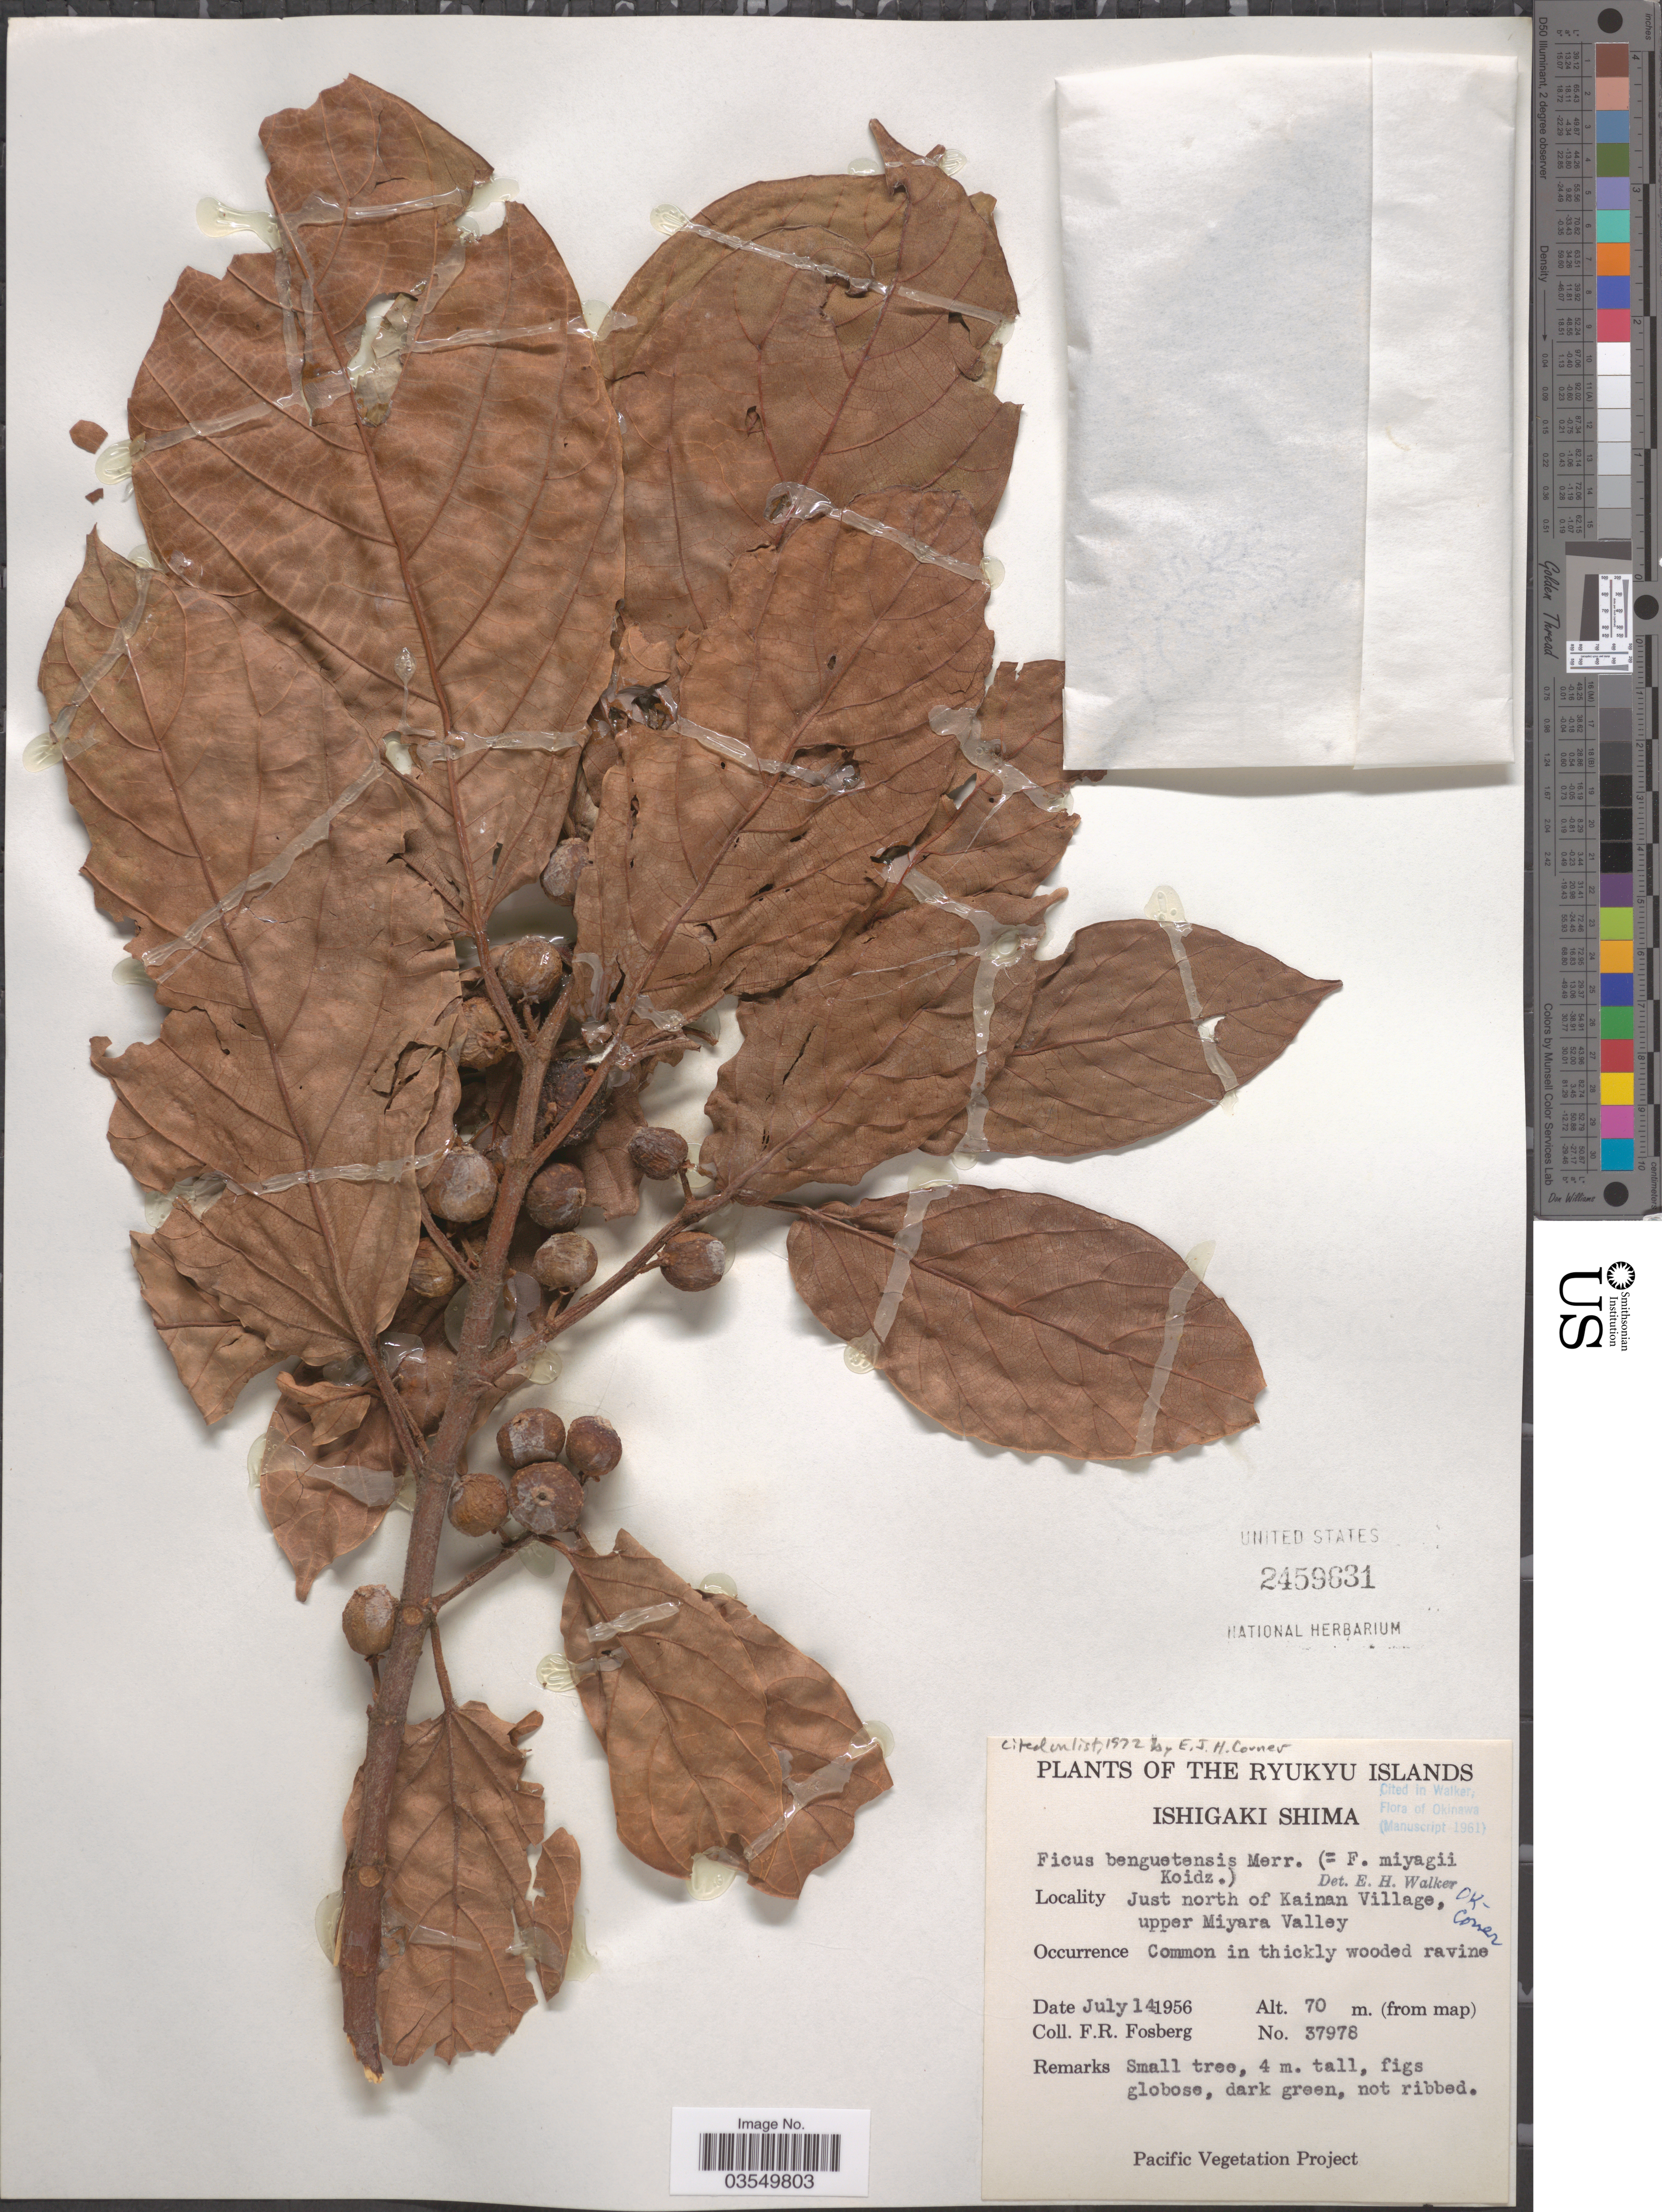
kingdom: Plantae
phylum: Tracheophyta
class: Magnoliopsida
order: Rosales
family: Moraceae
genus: Ficus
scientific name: Ficus benguetensis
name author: Merr.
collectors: F. R. Fosberg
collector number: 37978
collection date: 1956-07-14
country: Japan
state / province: Okinawa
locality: The Ryukyu Islands. Ishigaki Shima. Just north of Kainan Village, upper Miyara Valley. OK-Corner*?.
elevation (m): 70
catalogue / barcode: US 2459631